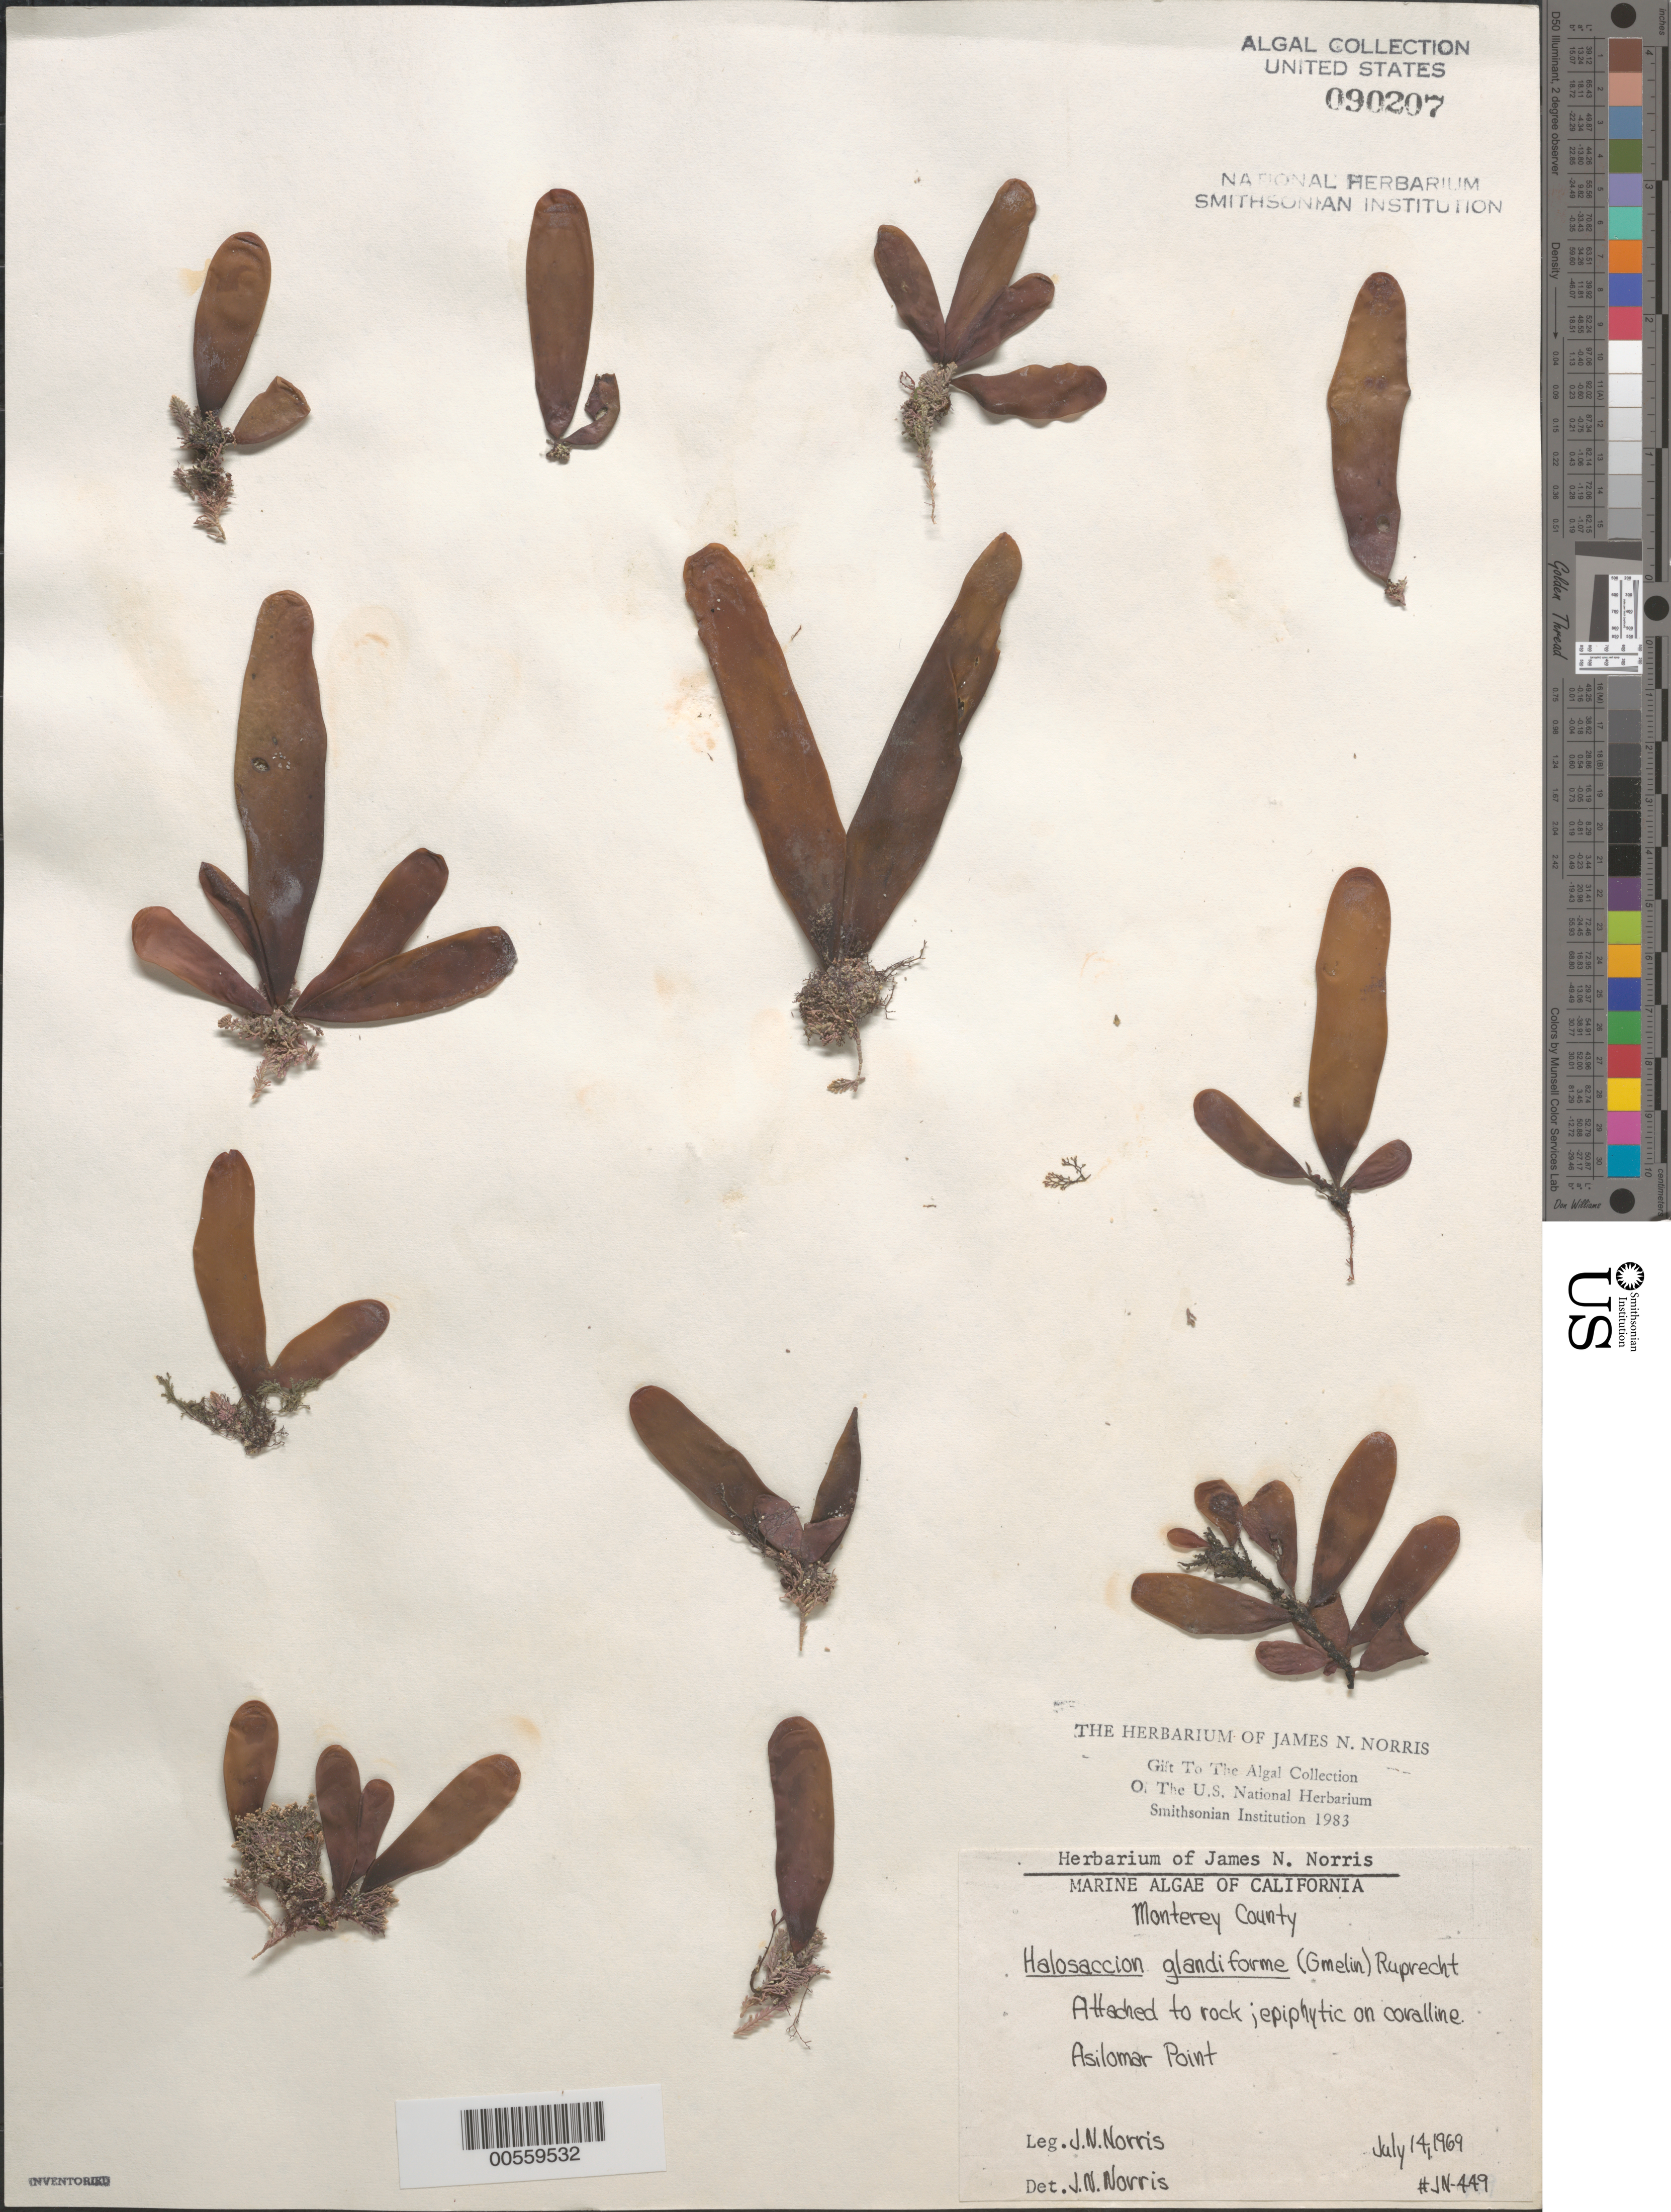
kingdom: Plantae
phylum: Rhodophyta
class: Florideophyceae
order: Palmariales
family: Palmariaceae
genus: Halosaccion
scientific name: Halosaccion glandiforme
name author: (S.G. Gmel.) Rupr.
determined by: Norris, James N.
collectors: J. N. Norris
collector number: JN-449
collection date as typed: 14 Jul 1969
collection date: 1969-07-14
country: United States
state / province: California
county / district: Monterey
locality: Asilomar Point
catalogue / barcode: US 90207